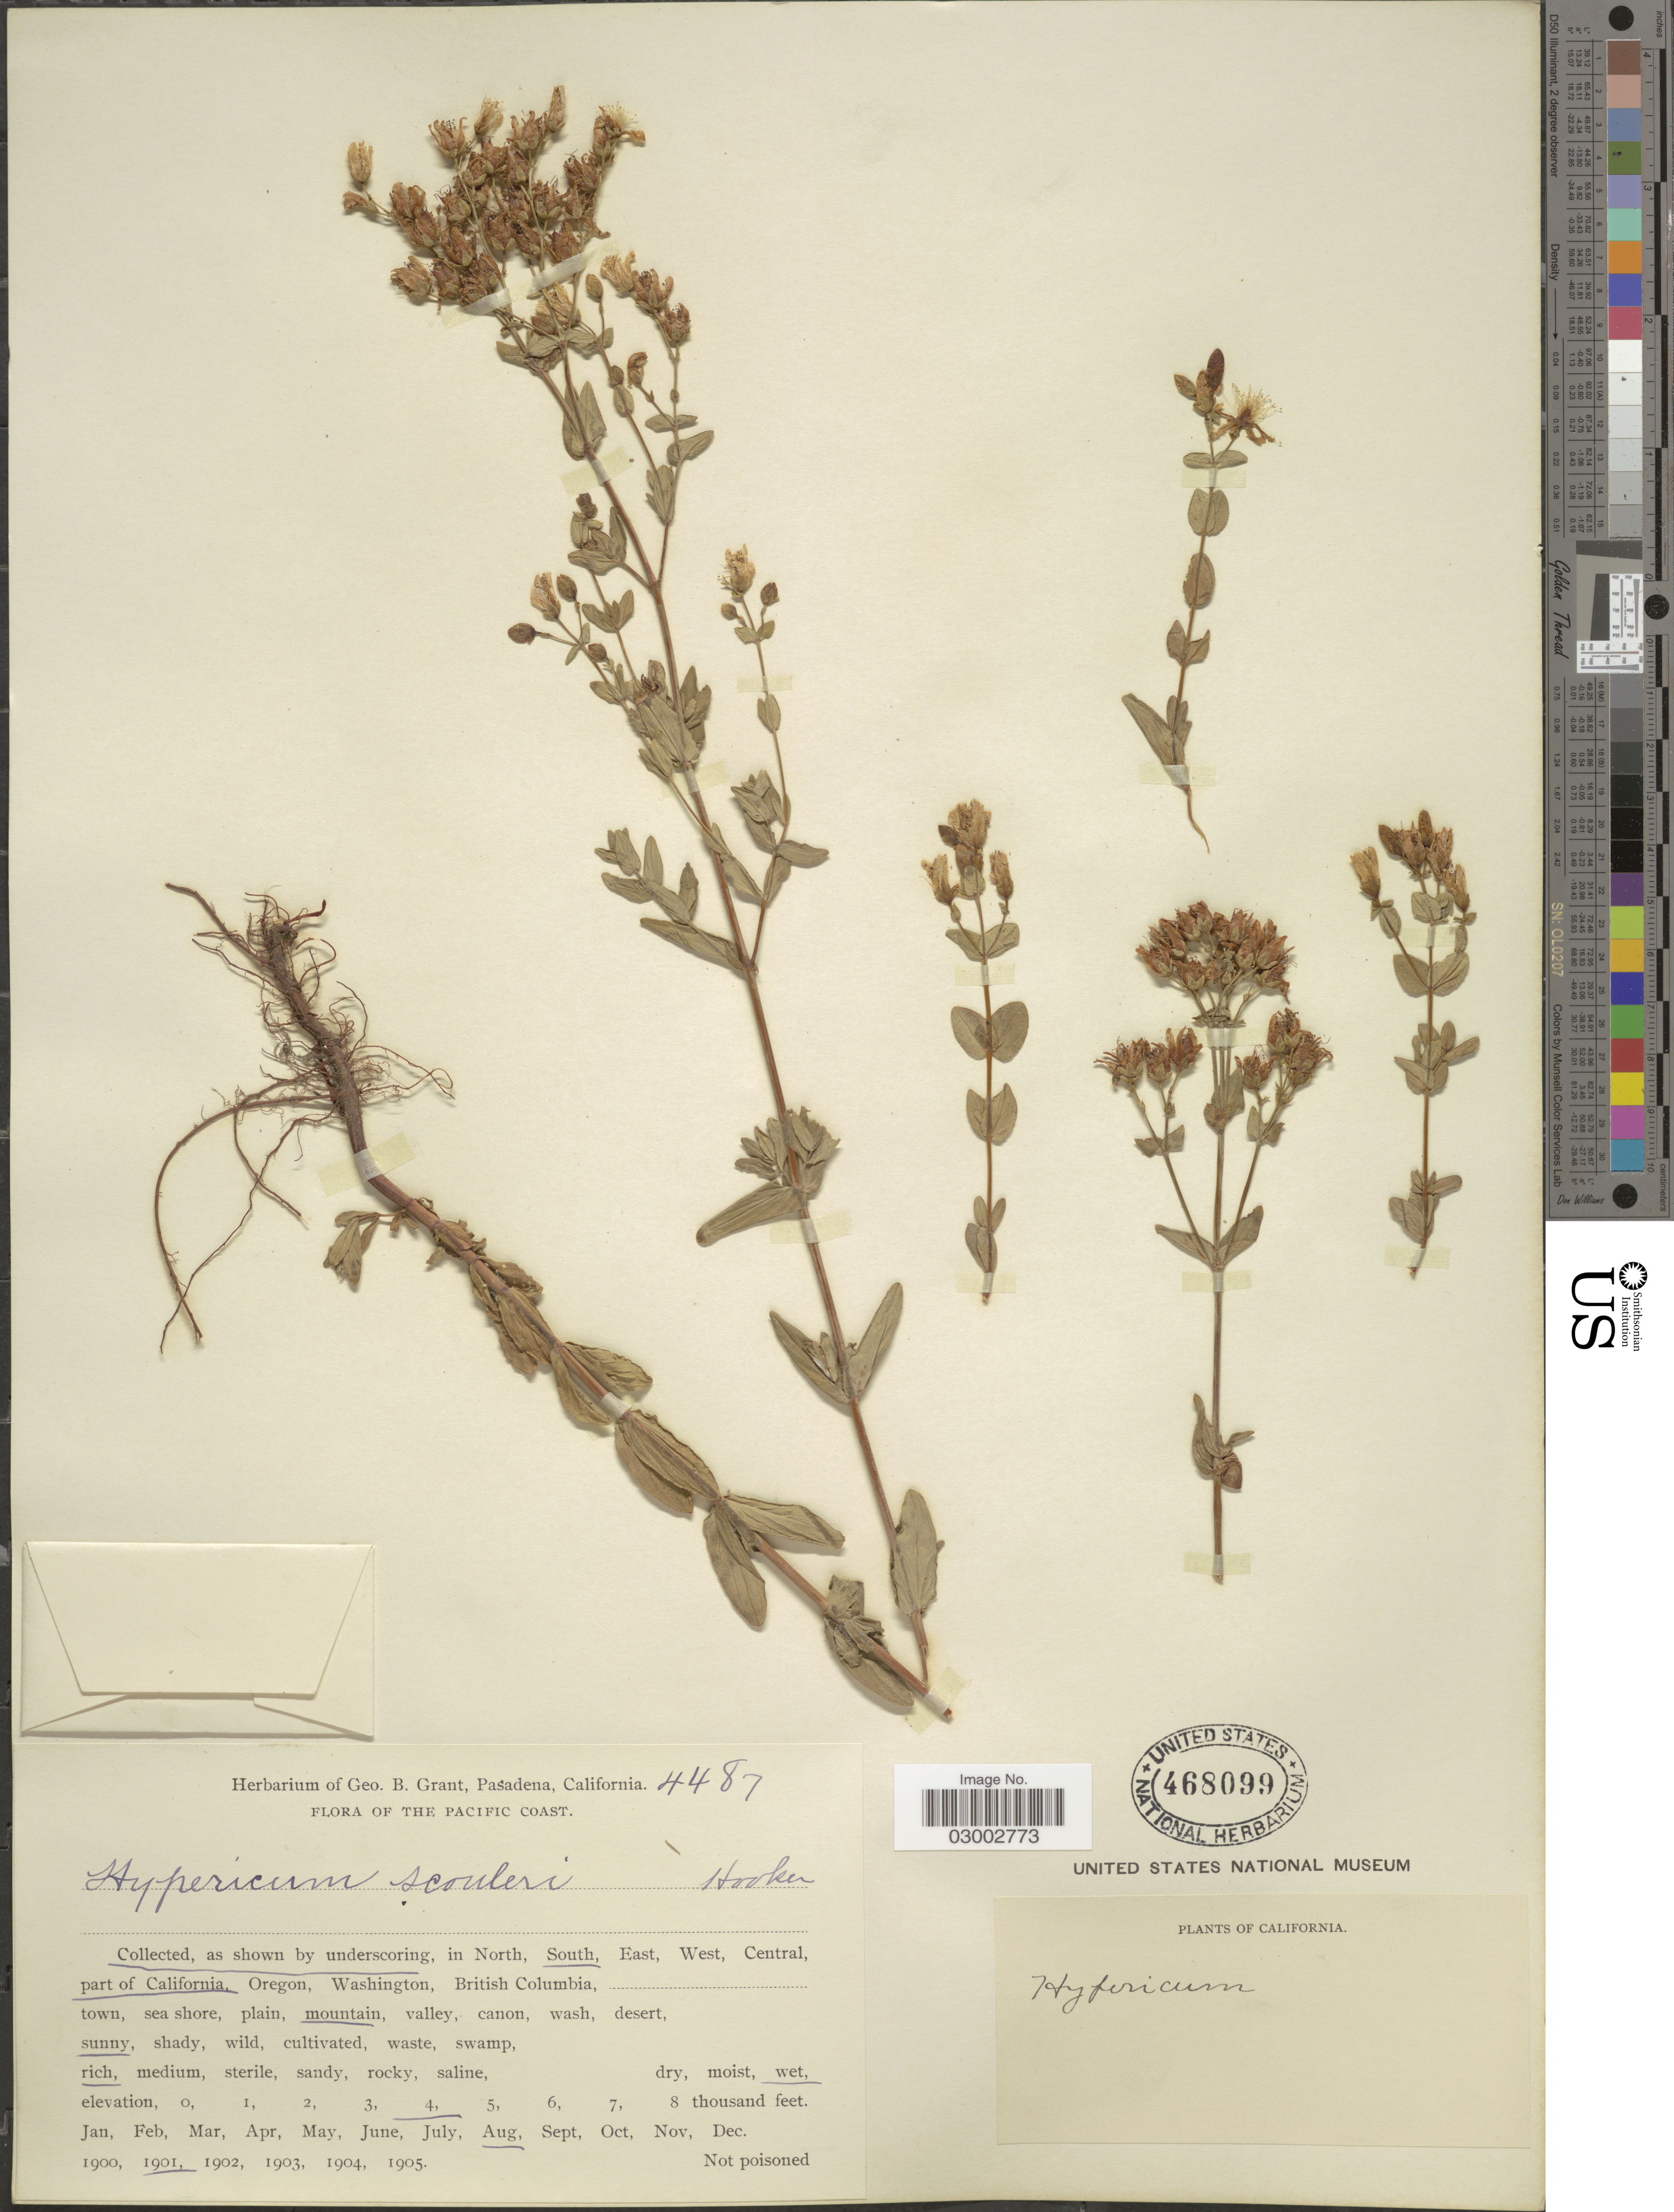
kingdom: Plantae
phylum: Tracheophyta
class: Magnoliopsida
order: Malpighiales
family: Hypericaceae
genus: Hypericum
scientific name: Hypericum scouleri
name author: Hook.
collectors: G. Grant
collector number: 4487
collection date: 1901-08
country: United States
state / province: California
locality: Pacific Coast. South part of California.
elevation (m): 1219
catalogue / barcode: US 468099